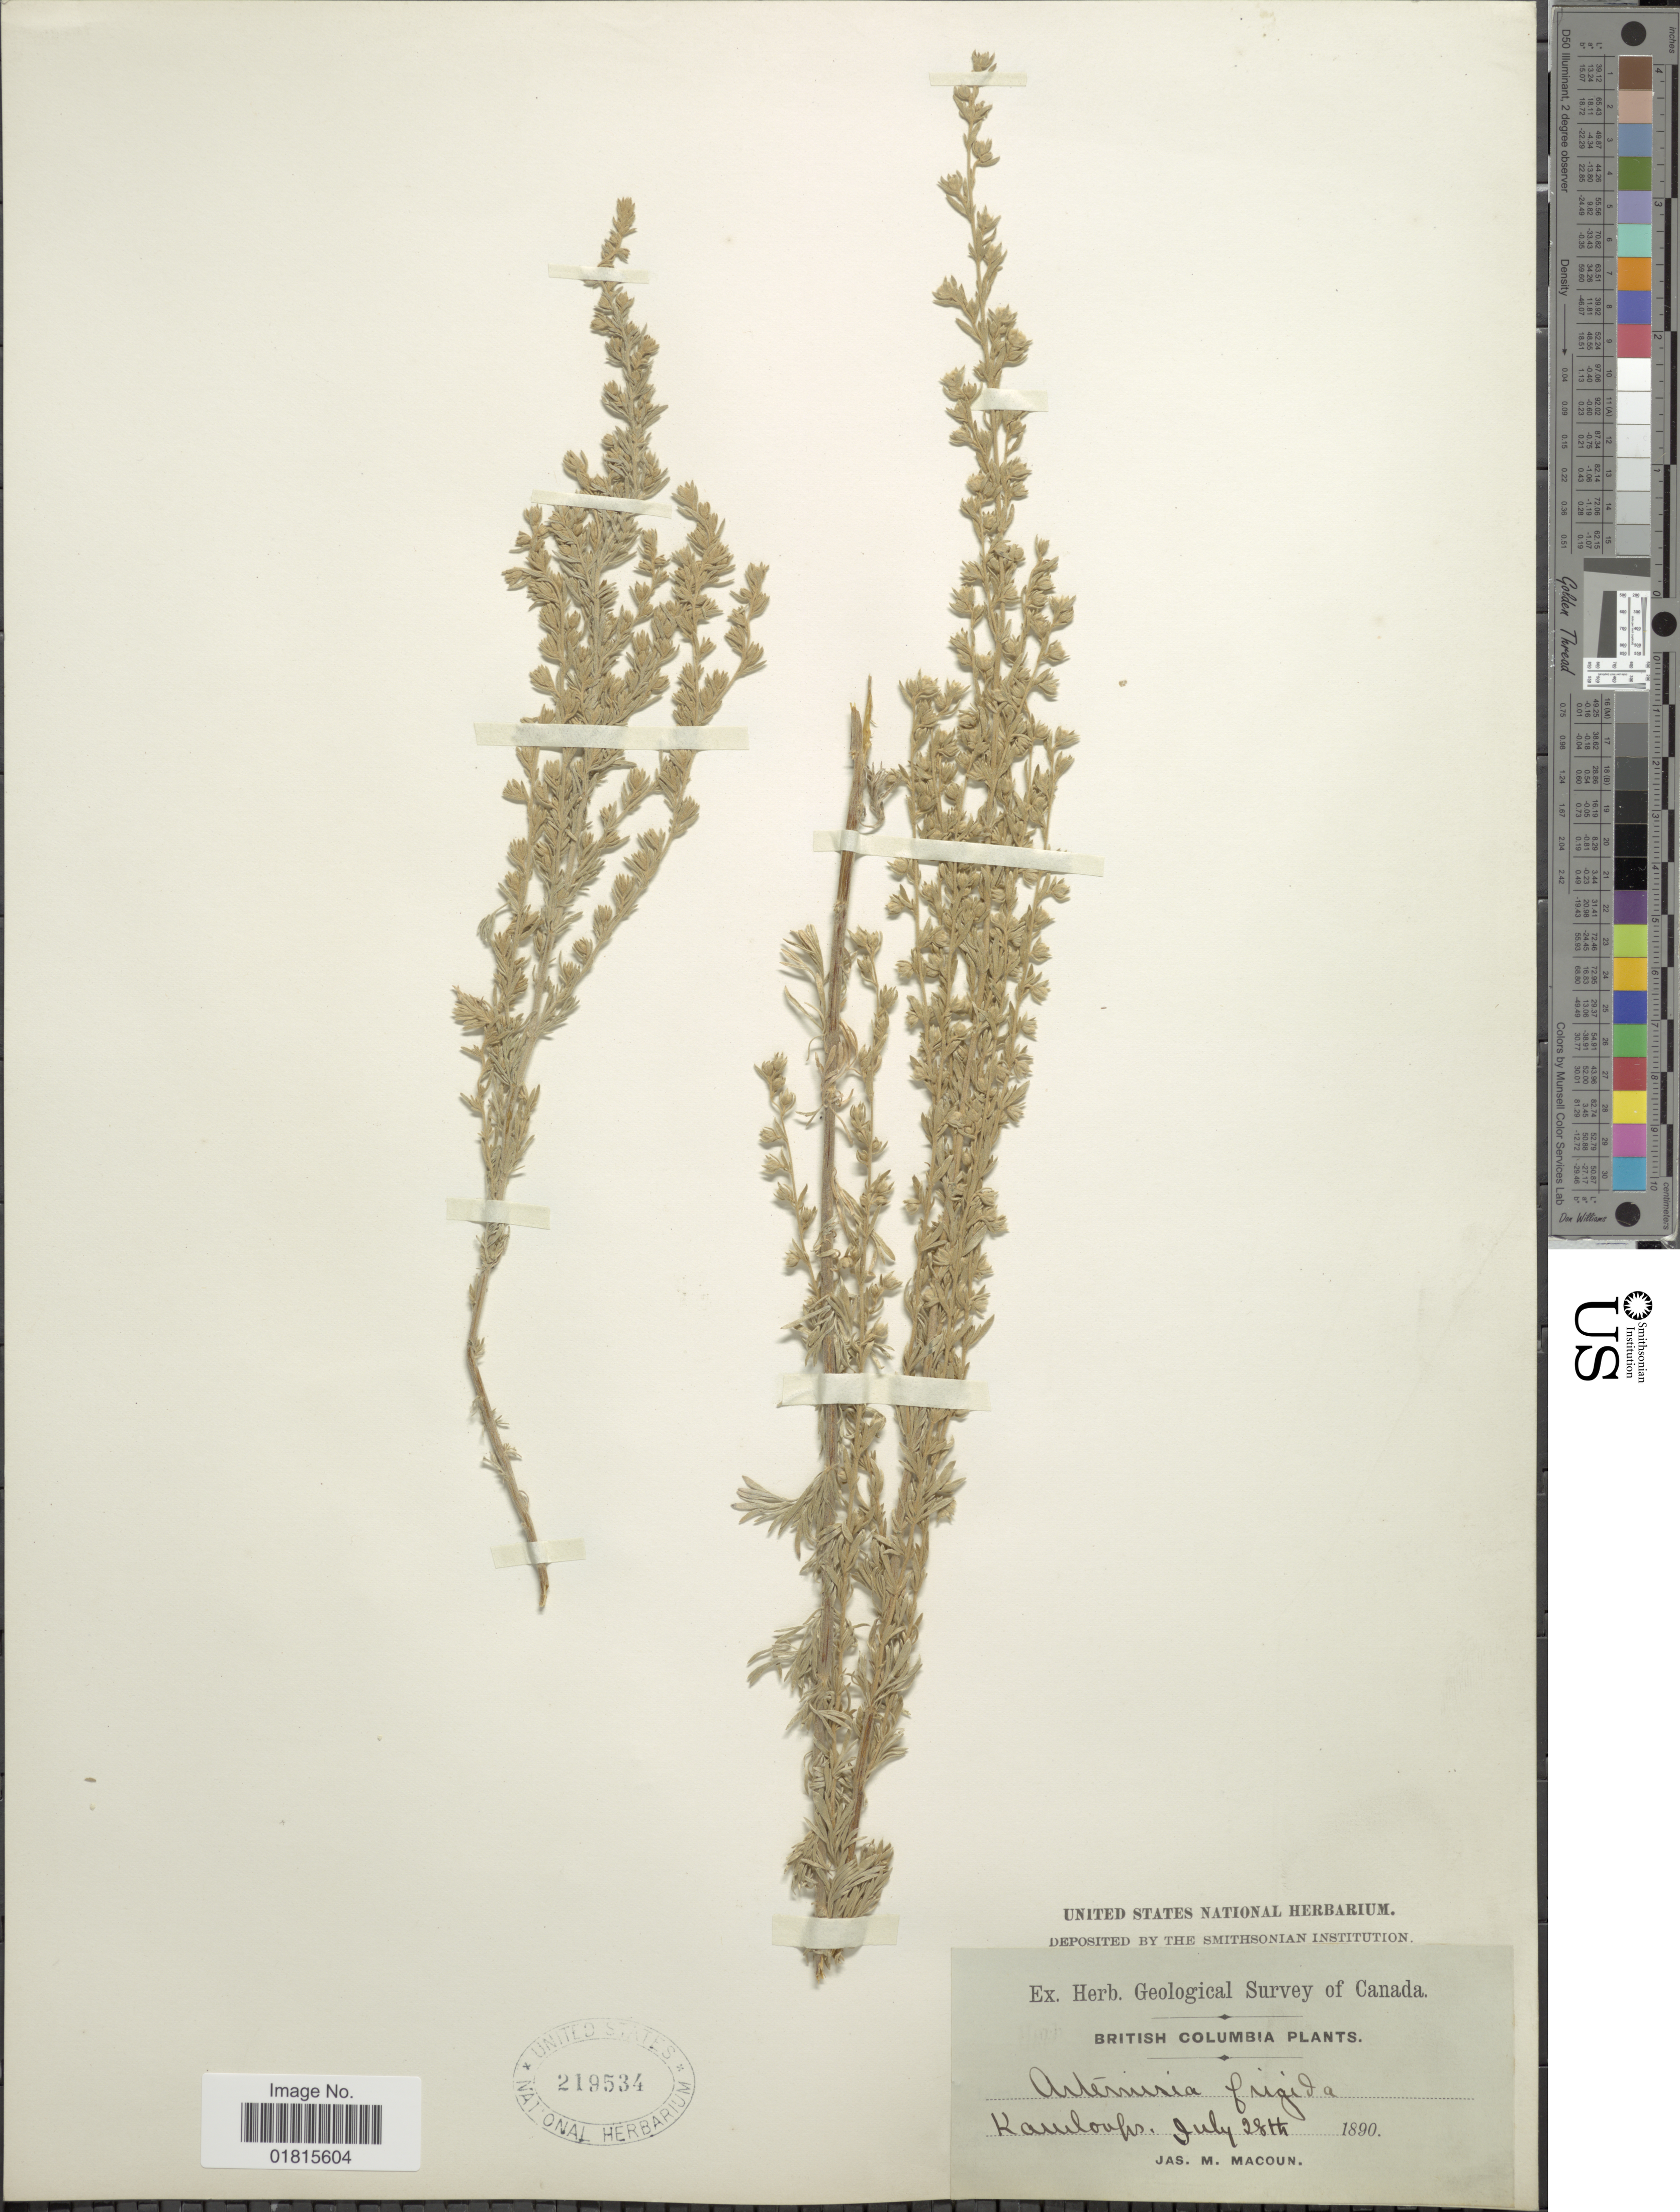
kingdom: Plantae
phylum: Tracheophyta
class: Magnoliopsida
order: Asterales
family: Asteraceae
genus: Artemisia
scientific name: Artemisia frigida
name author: Willd.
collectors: J. M. Macoun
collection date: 1890-07-28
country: Canada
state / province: British Columbia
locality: Kamloops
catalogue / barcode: US 219534